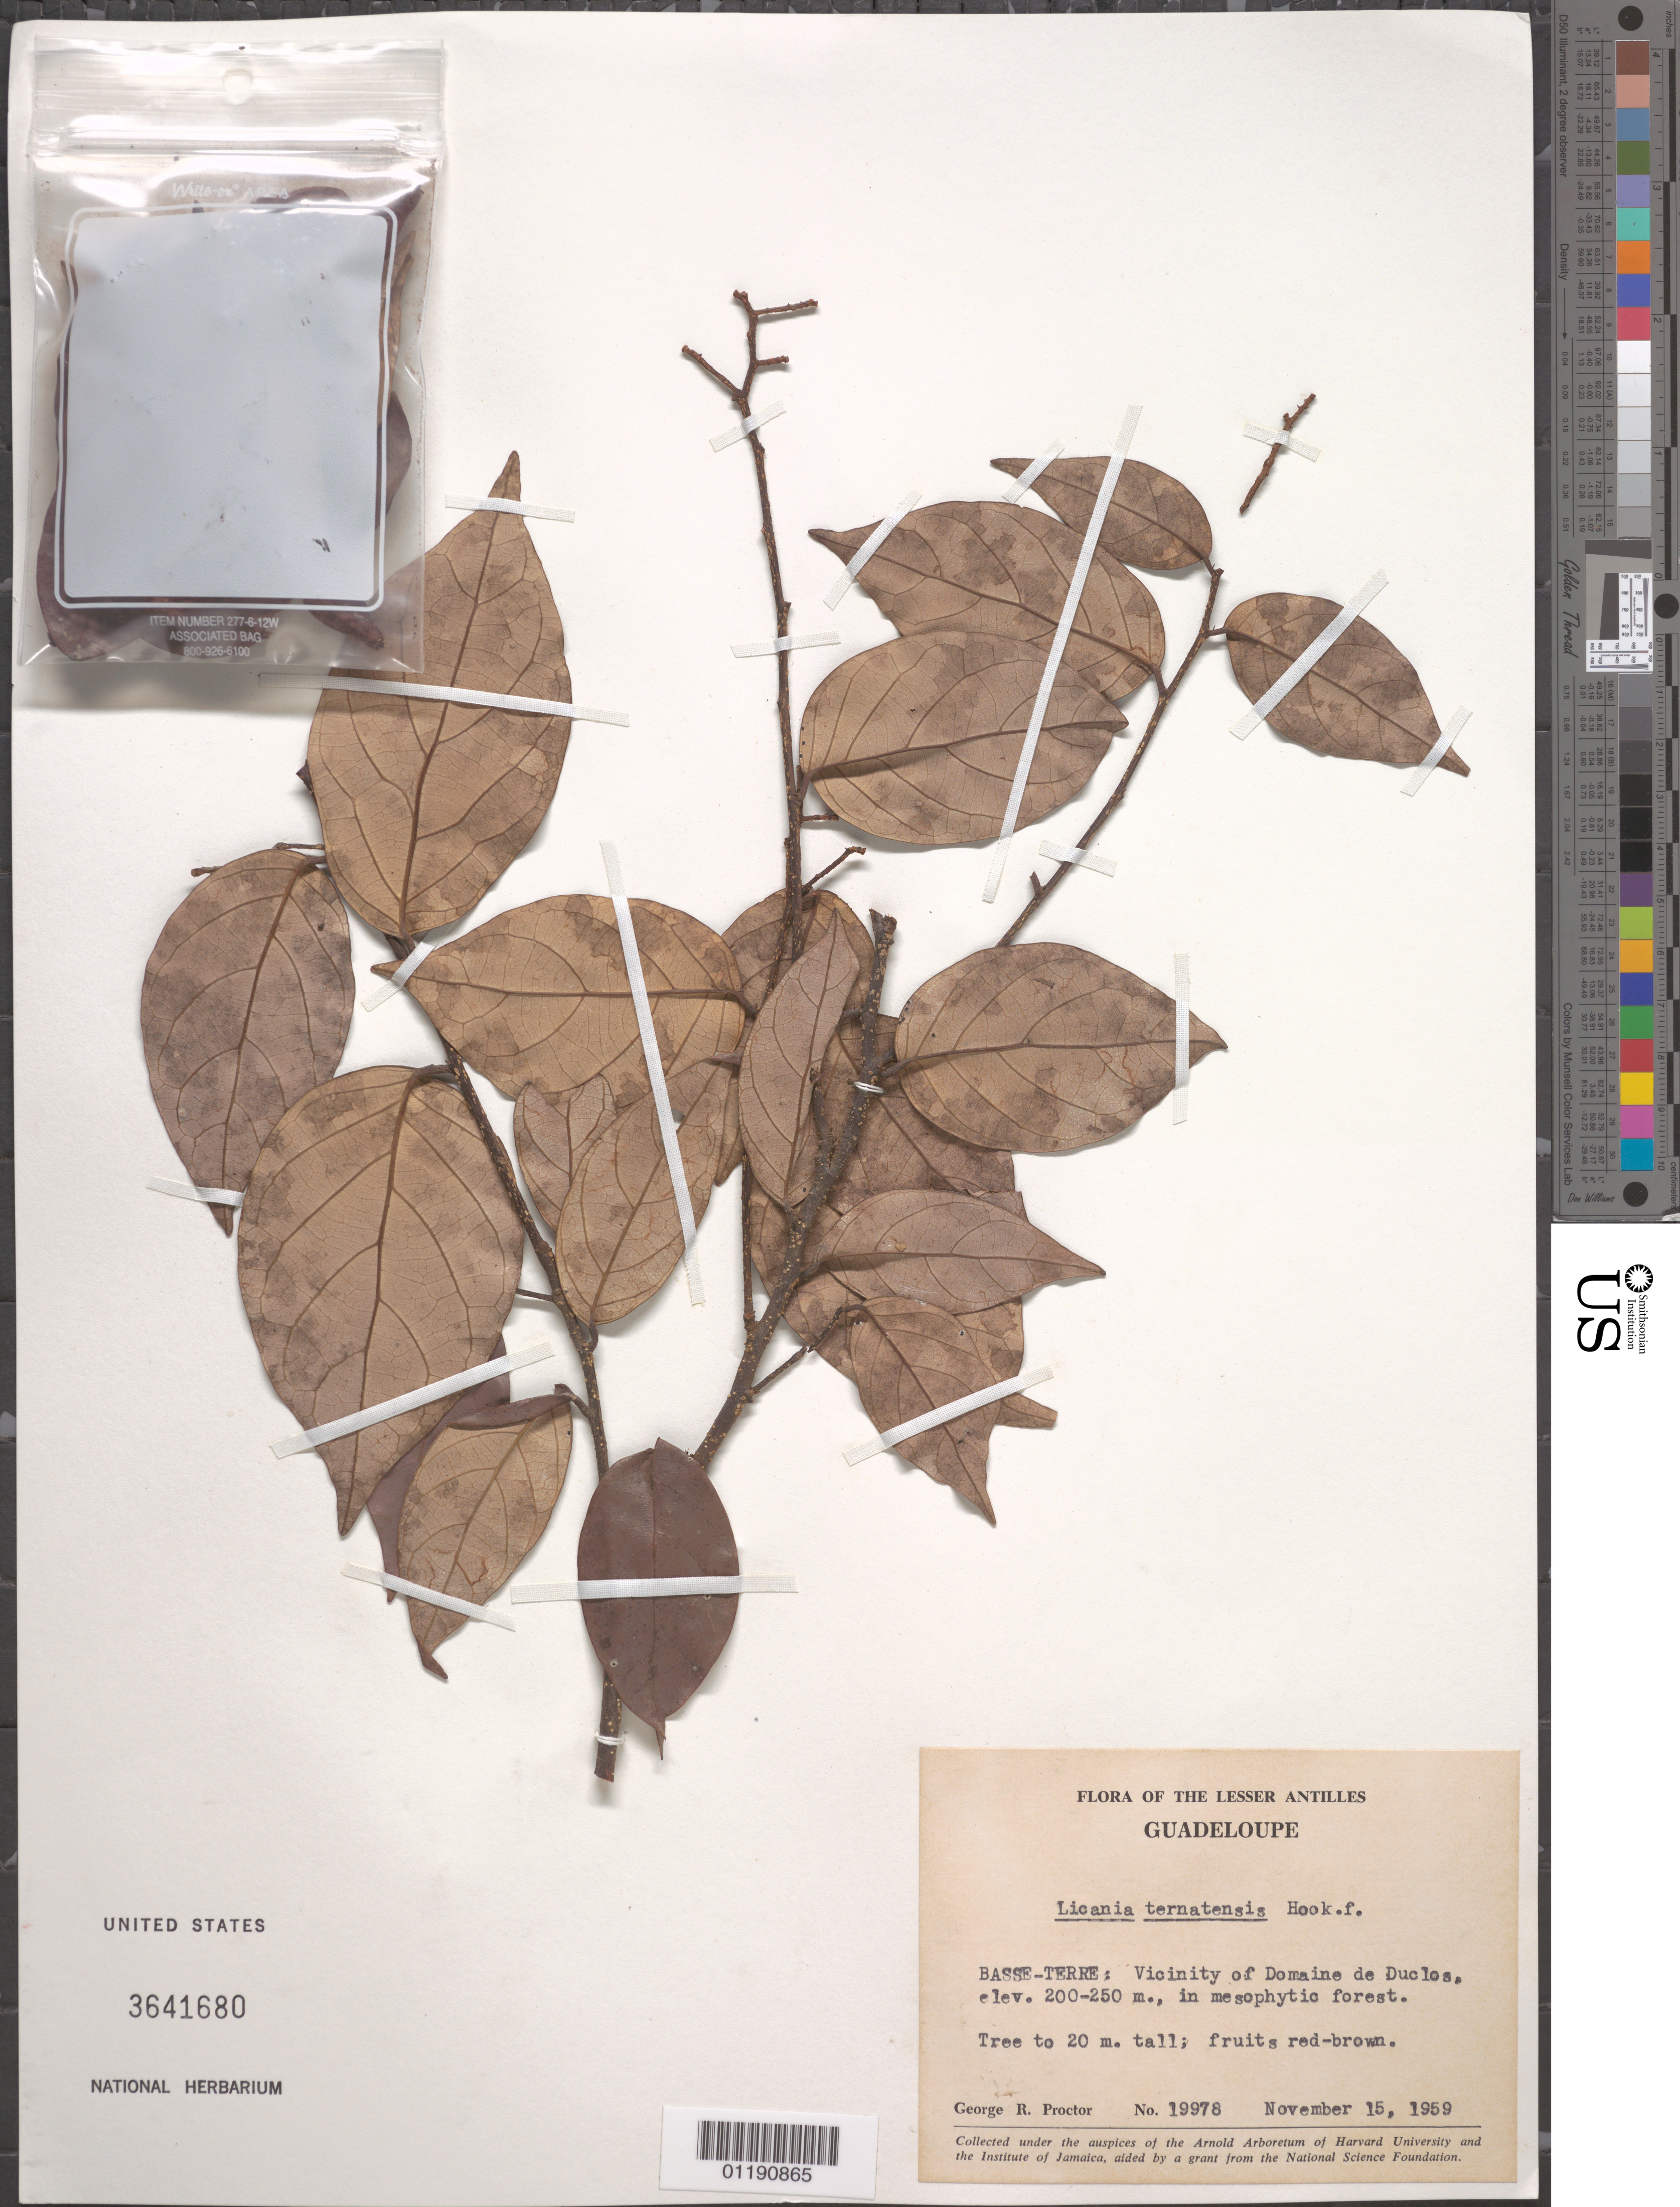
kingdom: Plantae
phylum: Tracheophyta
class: Magnoliopsida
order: Malpighiales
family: Chrysobalanaceae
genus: Licania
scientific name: Licania ternatensis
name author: Hook. f. ex Duss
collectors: G. R. Proctor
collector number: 19978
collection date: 1959-11-15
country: Guadeloupe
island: Basse-Terre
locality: Basse-Terre: Vicinity of Domain de Duclos.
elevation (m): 200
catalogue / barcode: US 3641680